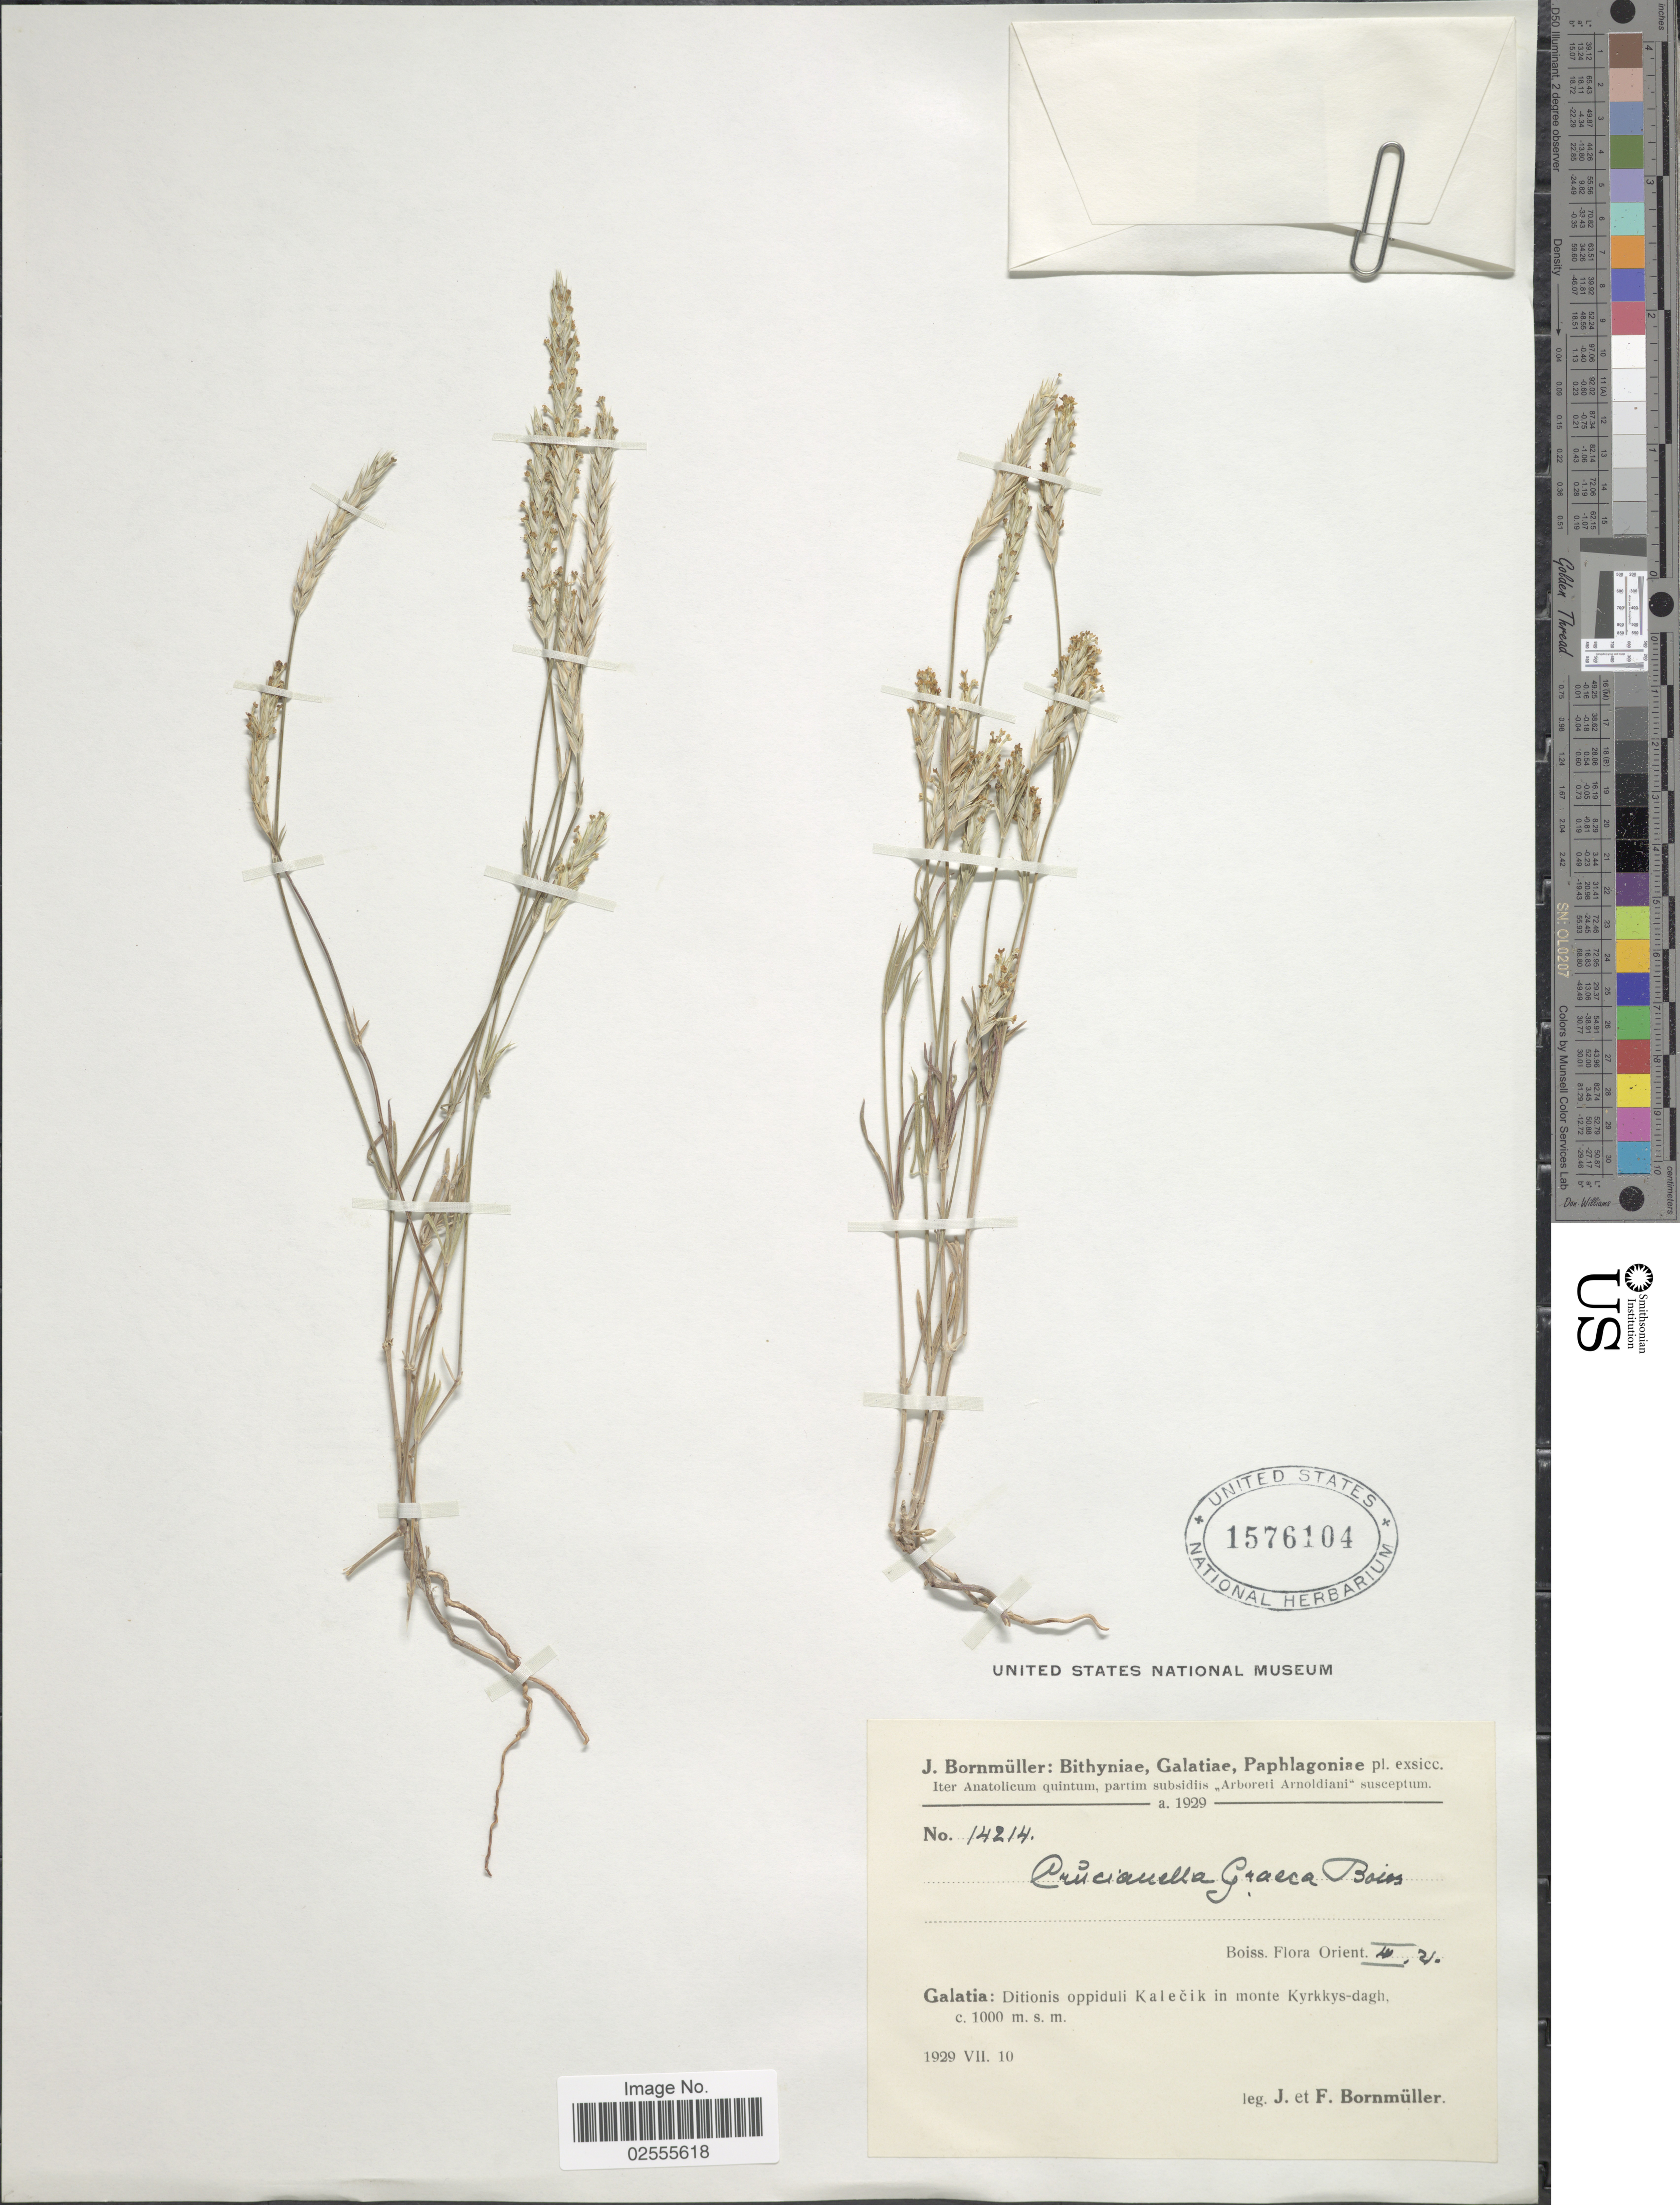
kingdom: Plantae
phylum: Tracheophyta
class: Magnoliopsida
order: Gentianales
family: Rubiaceae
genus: Crucianella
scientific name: Crucianella graeca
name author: Boiss.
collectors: J. Bornmüller & F. Bornmüller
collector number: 14214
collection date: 1929-07-10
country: Romania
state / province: Galati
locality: Boiss. Flora Orient. Galatia: Ditionis oppiduli Kalecik in monte Kyrkkys-dagh.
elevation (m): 1000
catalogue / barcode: US 1576104